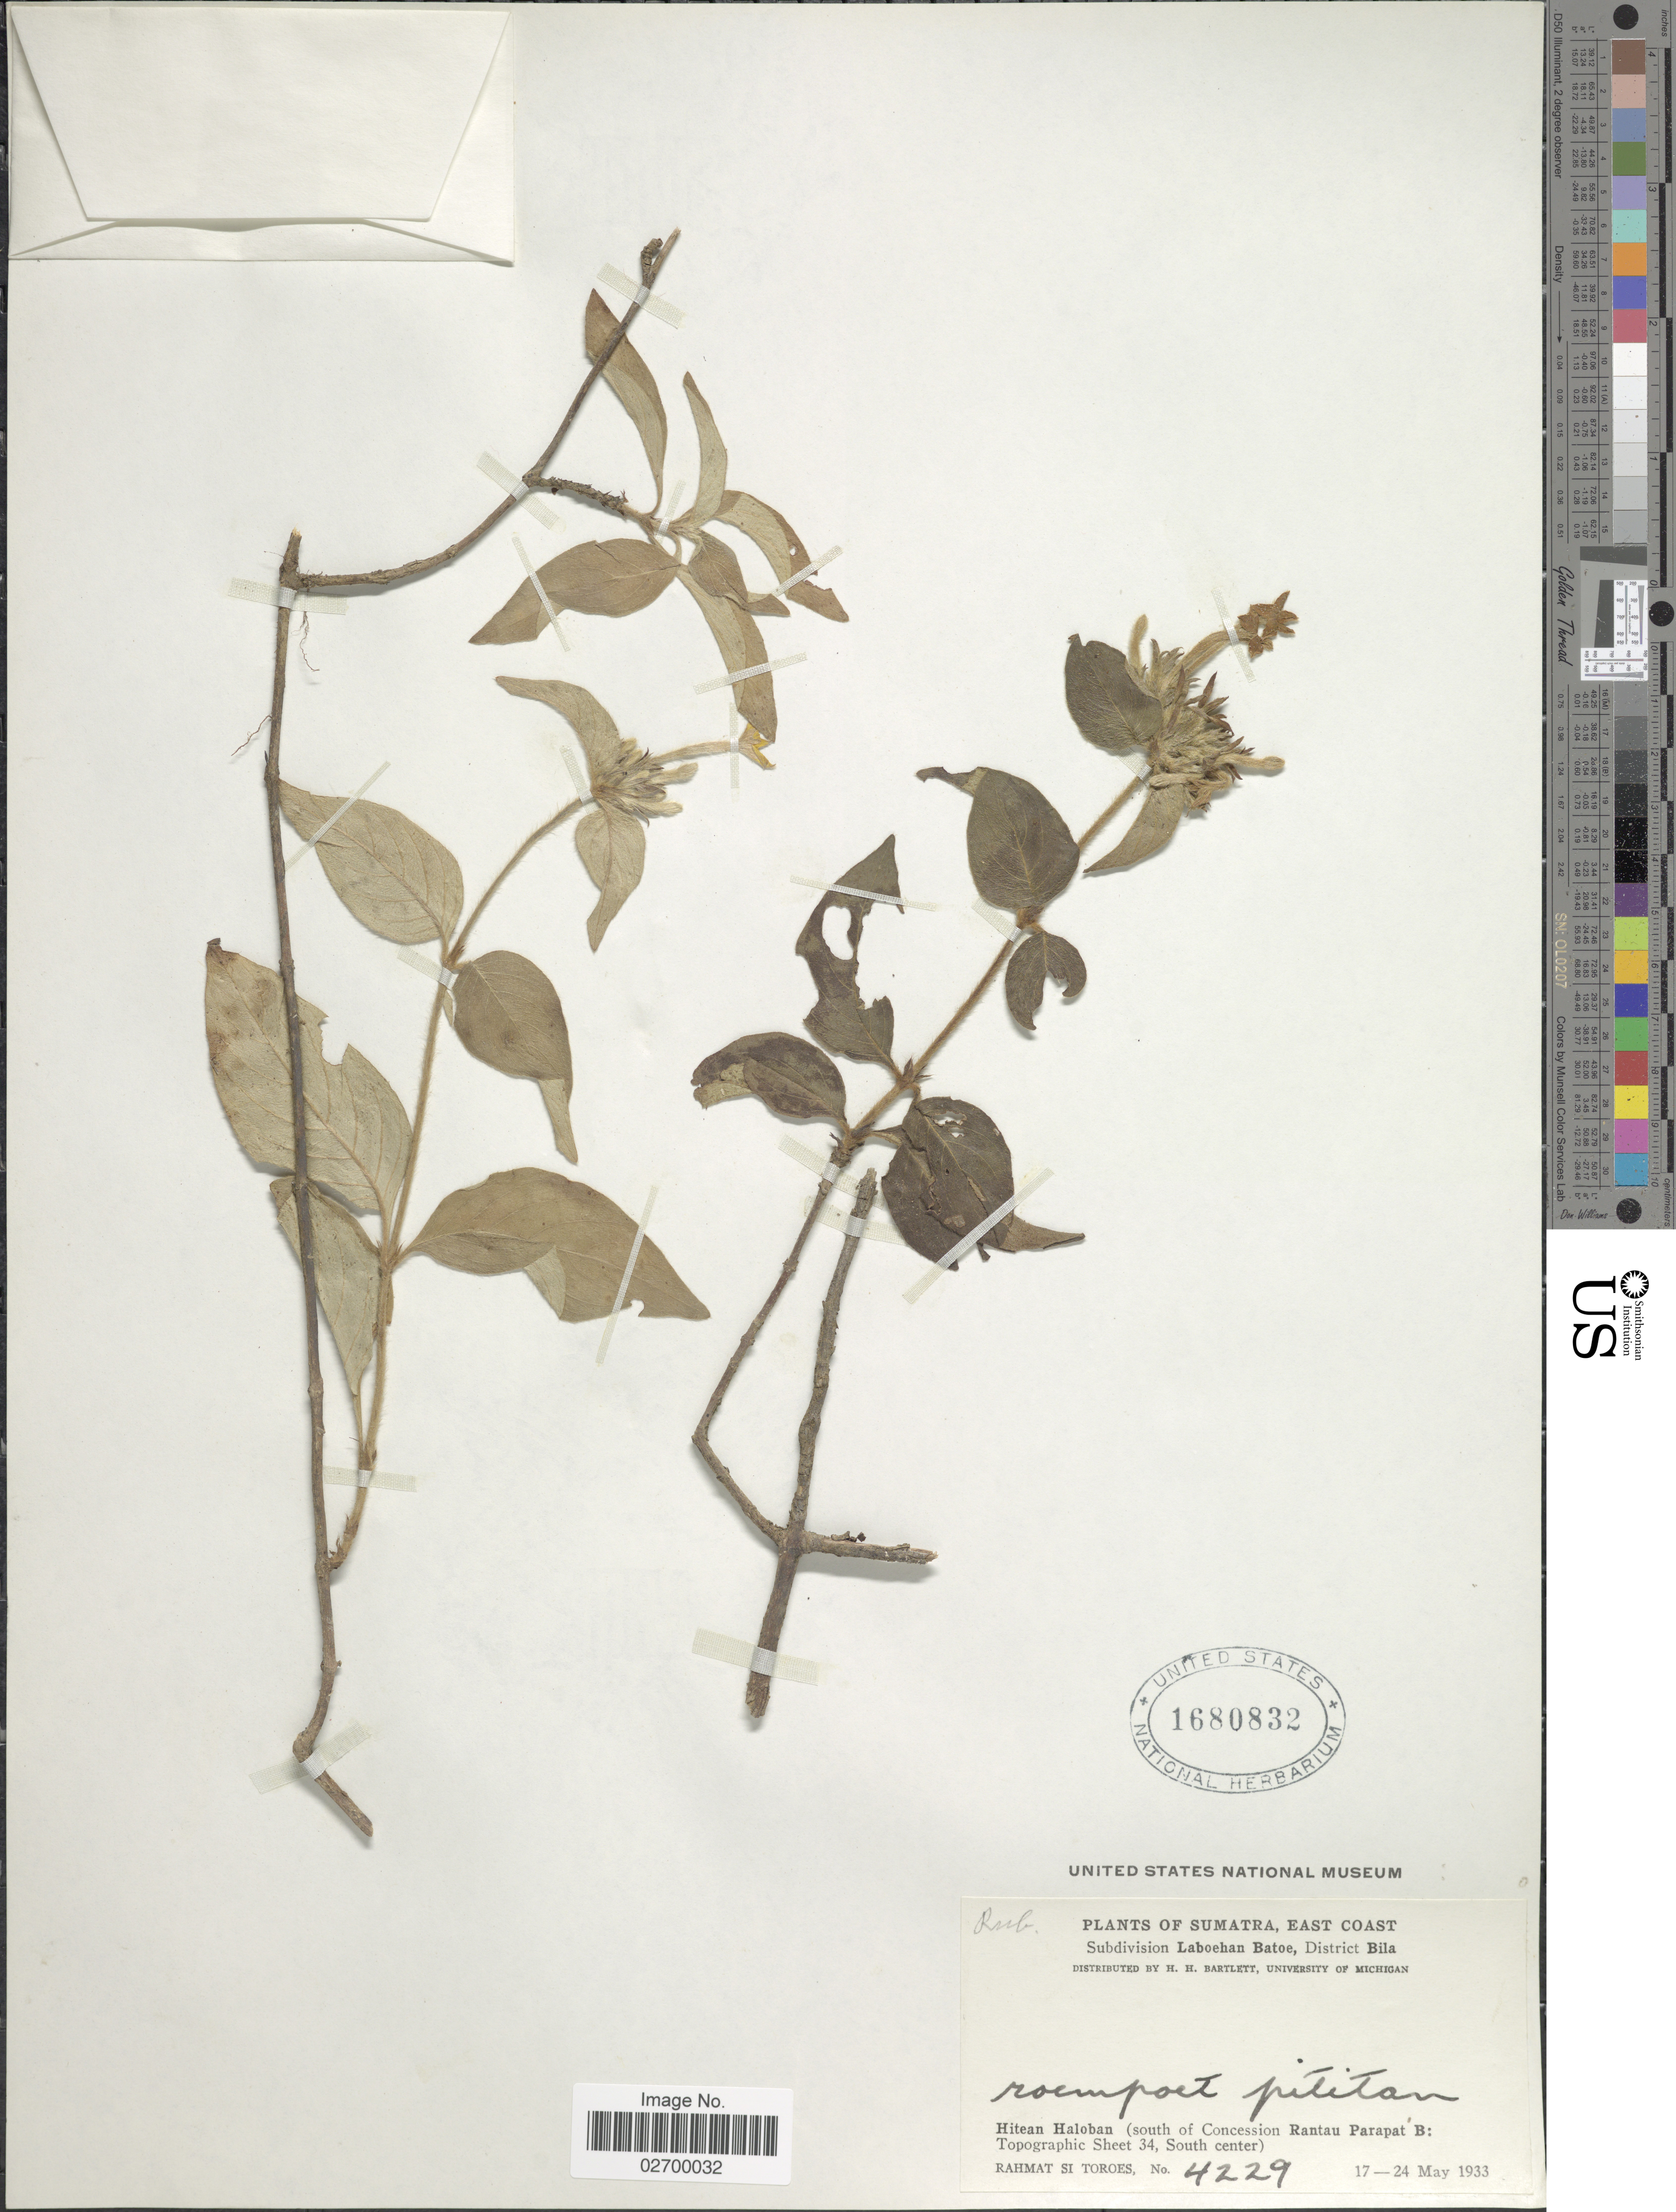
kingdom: Plantae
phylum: Tracheophyta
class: Magnoliopsida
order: Gentianales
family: Rubiaceae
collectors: Rahmat Si Boeea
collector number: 4229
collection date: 1933-05-17/1933-05-24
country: Indonesia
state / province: Sumatra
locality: East Coast. Subdivision Laboehan Batoe, District Bila. Hitean Haloban (south of Concession Rantau Parapat B: Topographic Sheet 34, South center)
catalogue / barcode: US 1680832